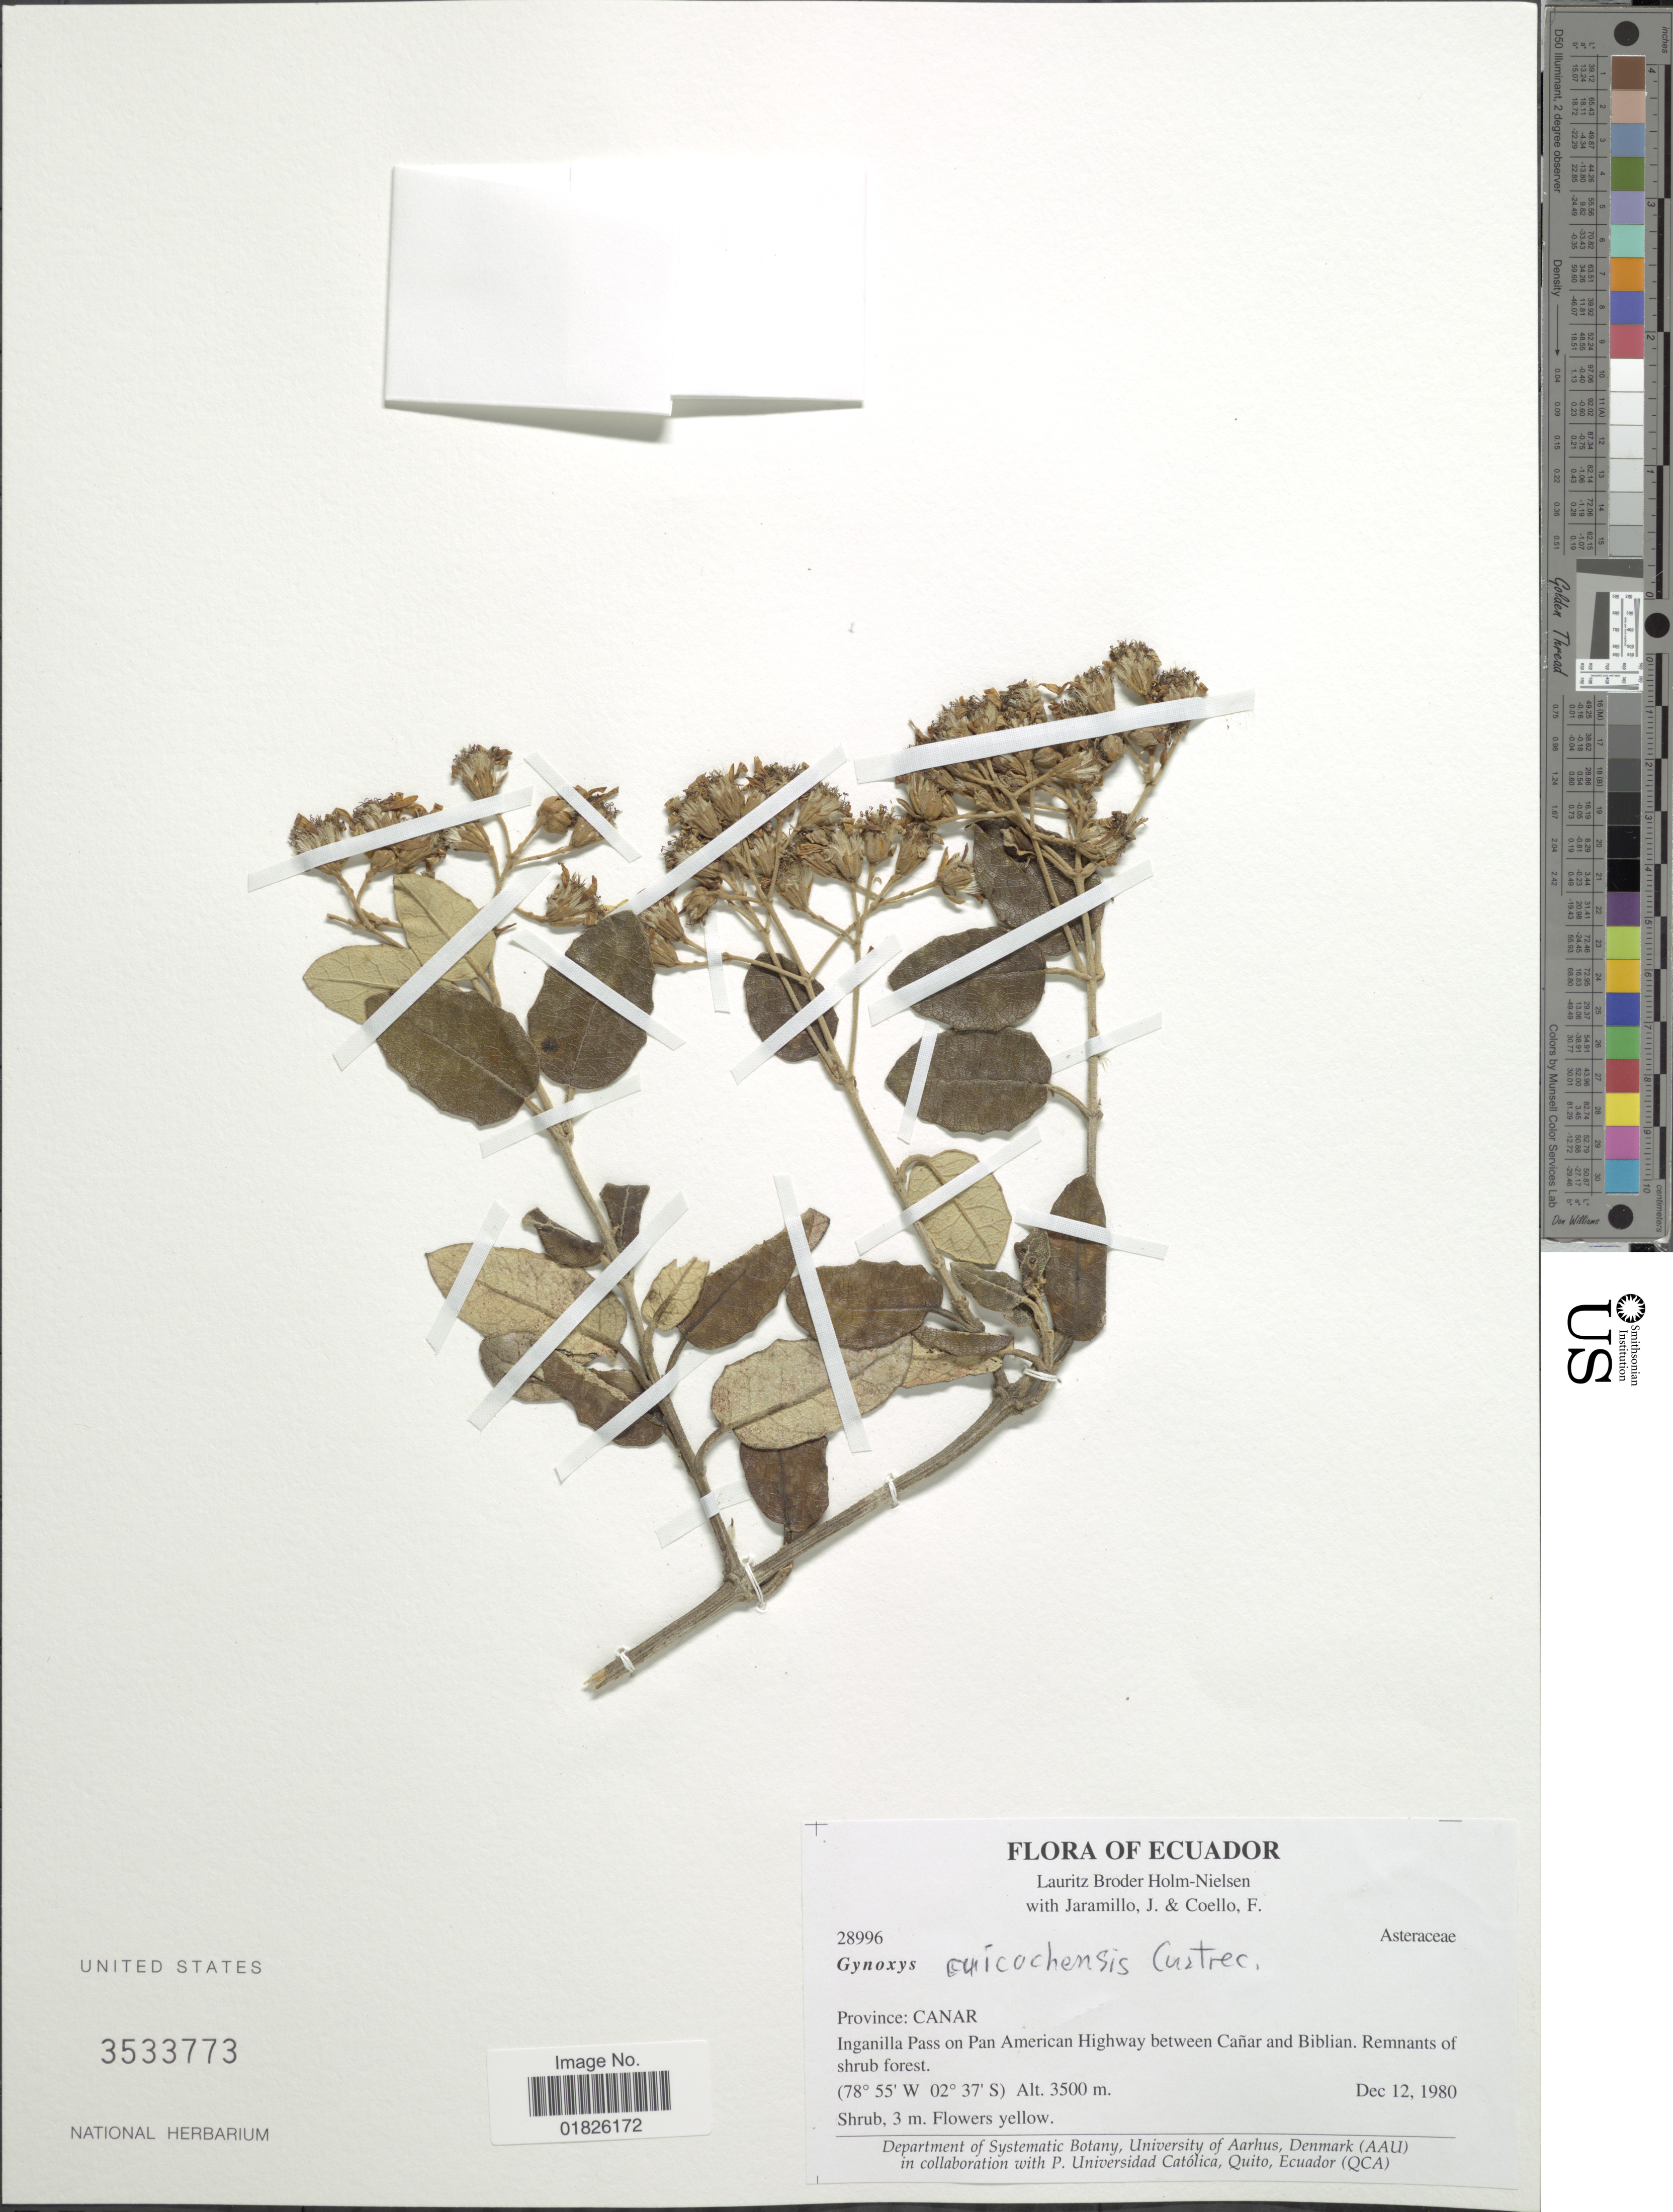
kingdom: Plantae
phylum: Tracheophyta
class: Magnoliopsida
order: Asterales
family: Asteraceae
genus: Gynoxys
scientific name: Gynoxys cuicochensis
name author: Cuatrec.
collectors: L. B. Holm-Nielsen, J. Jaramillo & F. Coello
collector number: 28996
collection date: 1980-12-12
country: Ecuador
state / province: Cañar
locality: Inganilla Pass on Pan American Highway between Canar and Biblian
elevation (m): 3500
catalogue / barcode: US 3533773